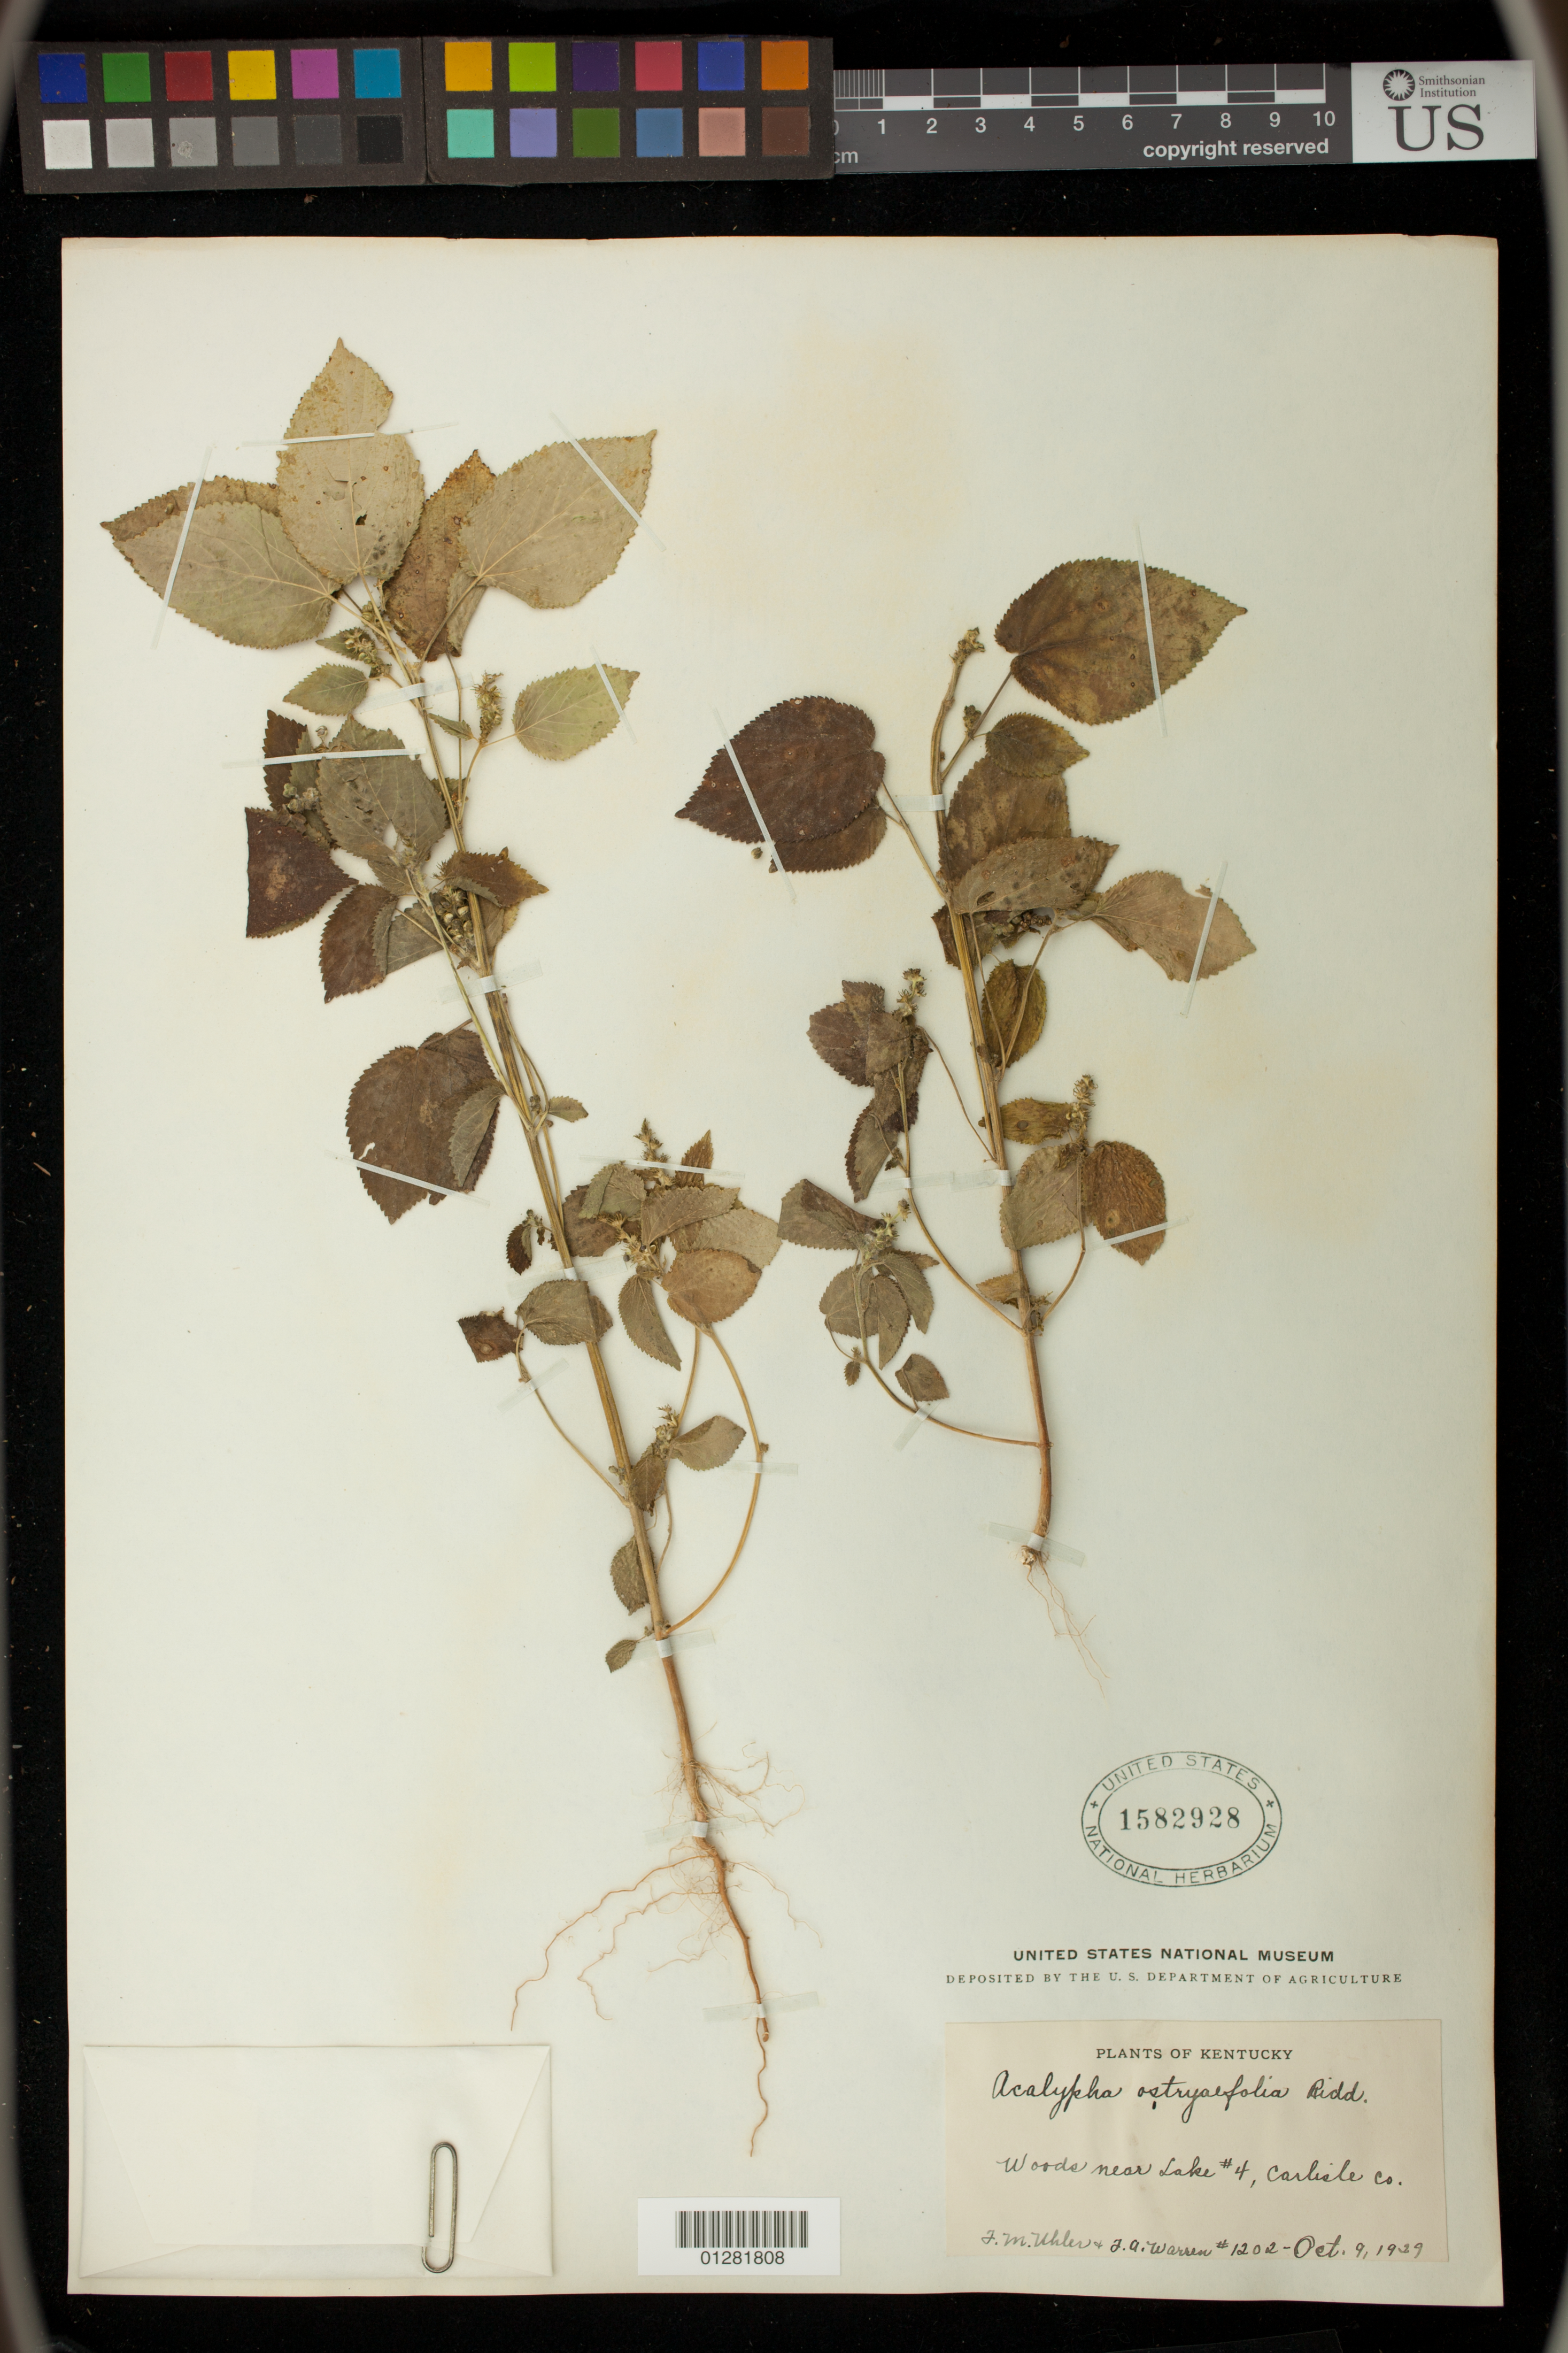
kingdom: Plantae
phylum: Tracheophyta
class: Magnoliopsida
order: Malpighiales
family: Euphorbiaceae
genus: Acalypha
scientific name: Acalypha ostryifolia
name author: Ridd.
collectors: F. M. Uhler & F. A. Warren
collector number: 1202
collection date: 1929-10-09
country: United States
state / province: Kentucky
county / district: Carlisle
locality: Near Lake #4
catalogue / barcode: US 1582928